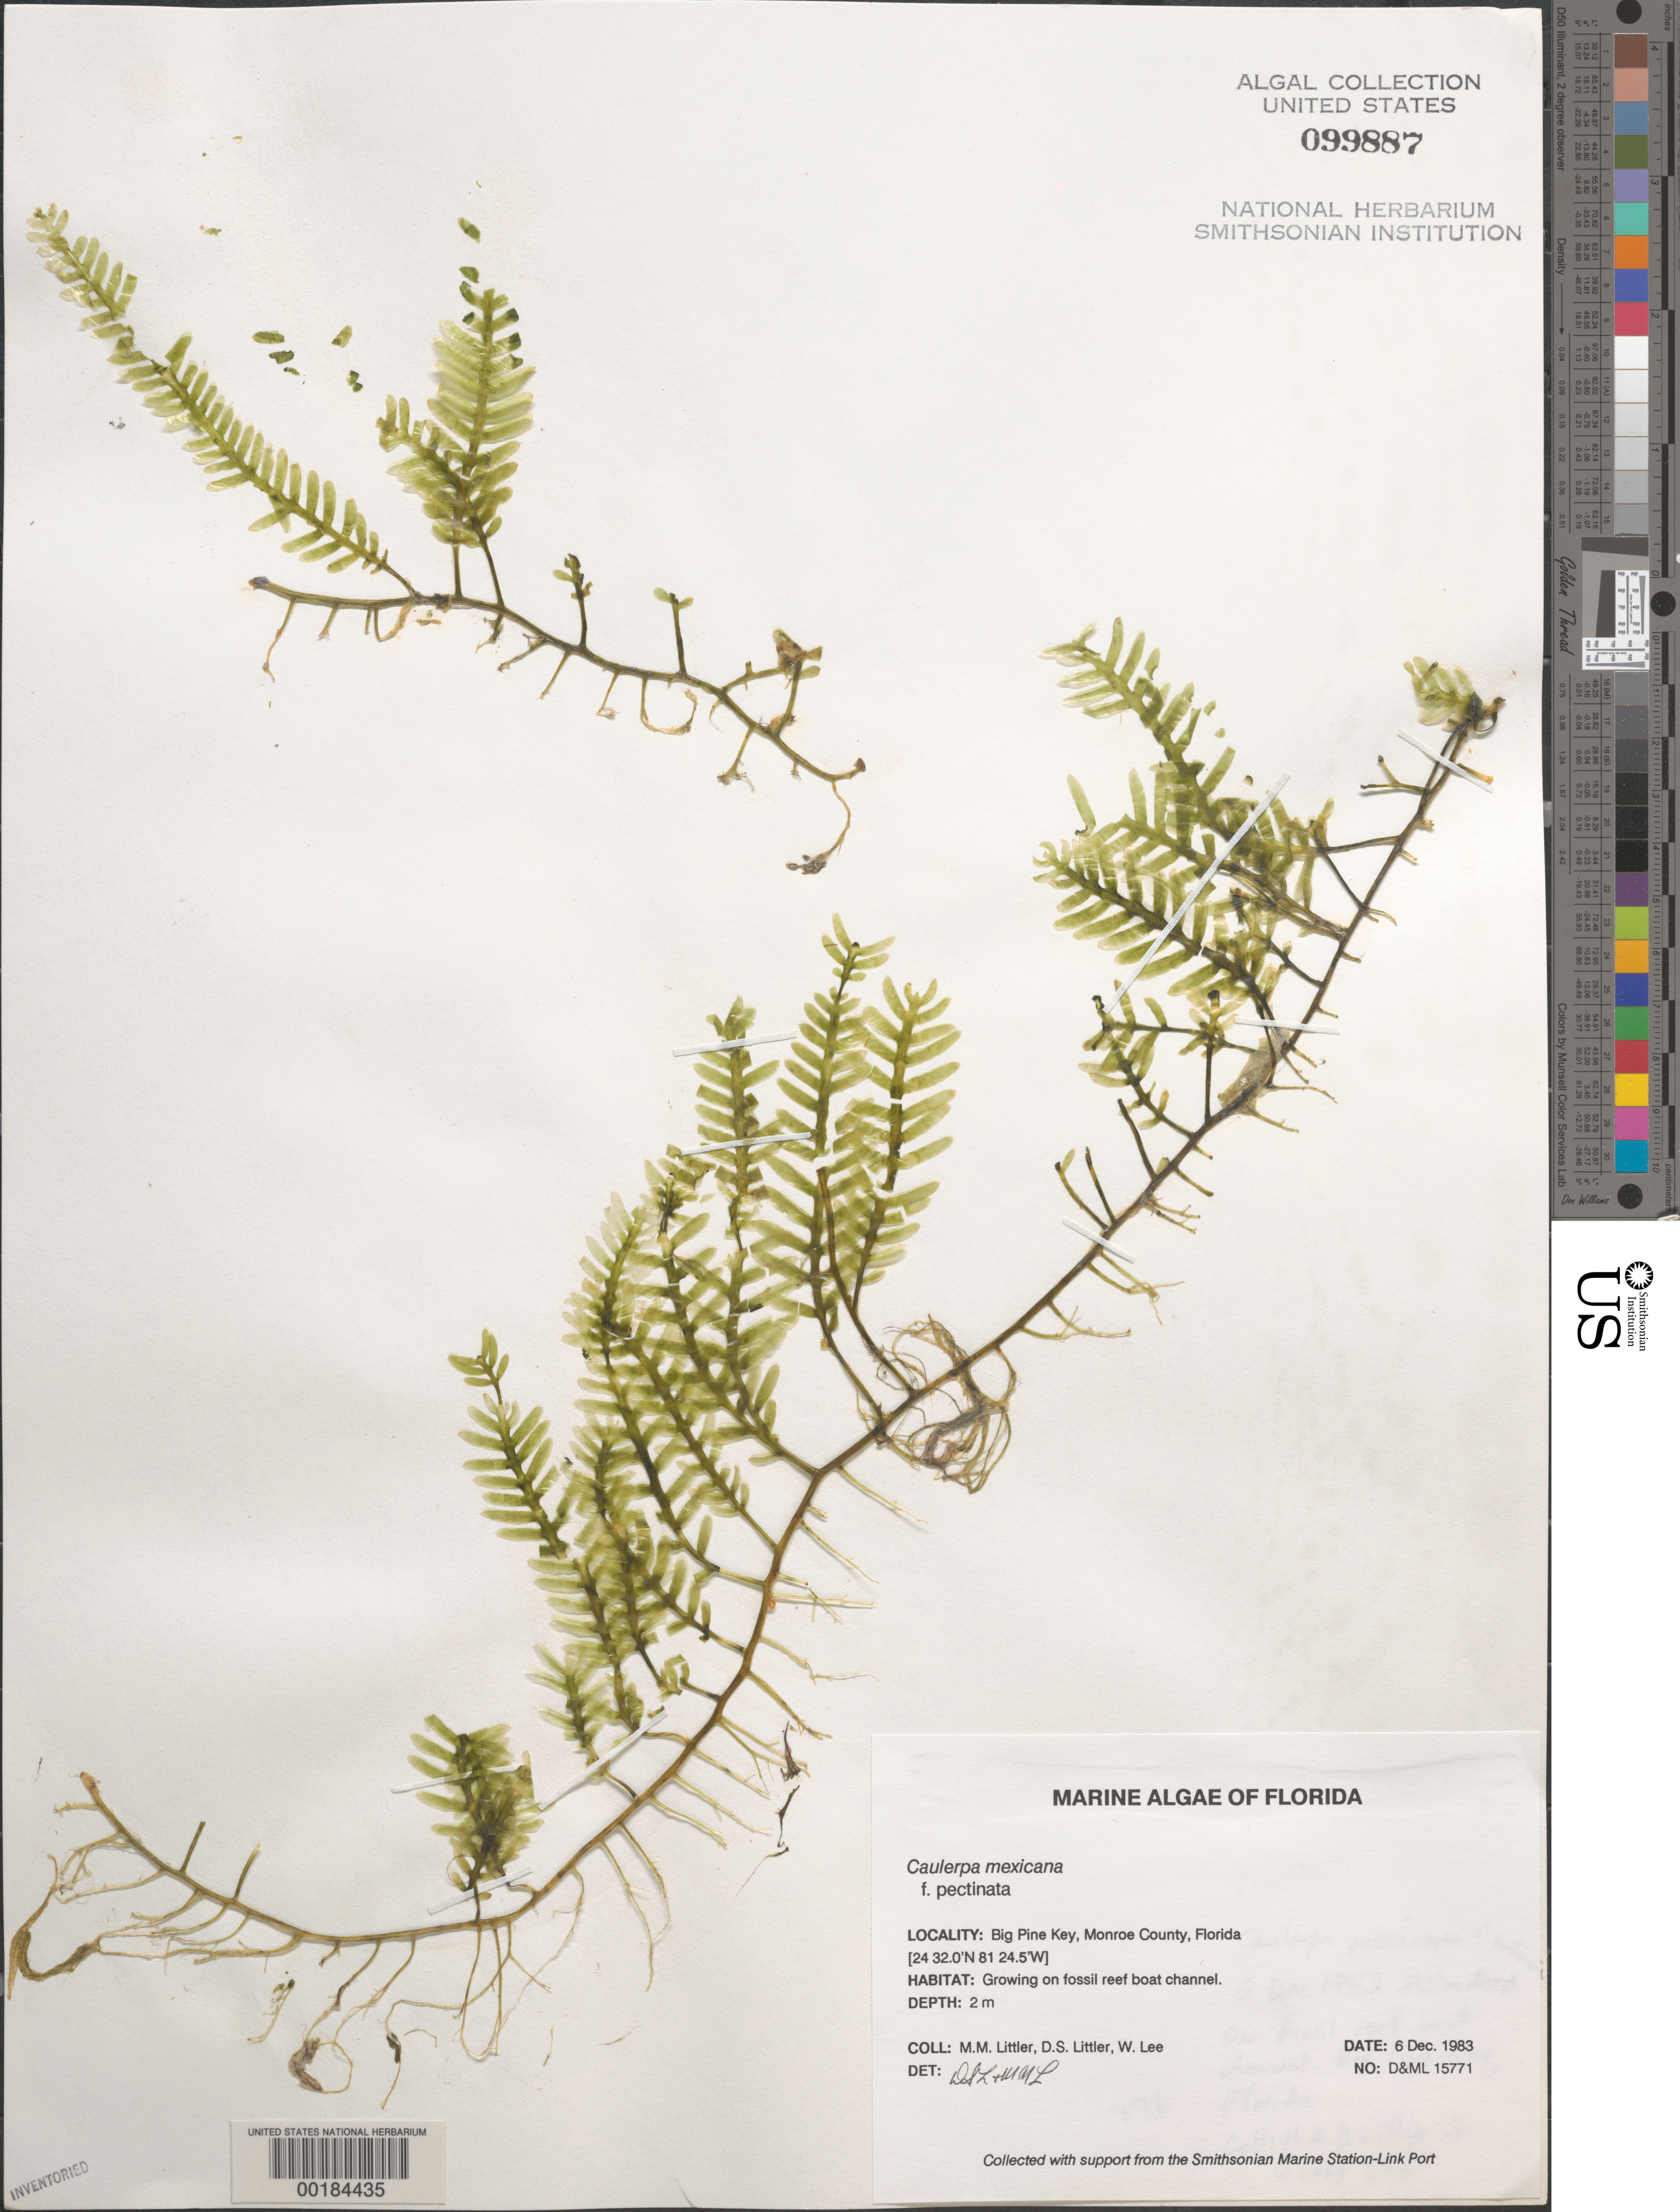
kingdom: Plantae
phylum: Chlorophyta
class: Ulvophyceae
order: Bryopsidales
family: Caulerpaceae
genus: Caulerpa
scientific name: Caulerpa mexicana f. pectinata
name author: (Kütz.) W.R. Taylor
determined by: Littler, D. S.; Littler, M. M.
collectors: M. M. Littler, D. S. Littler & W. Lee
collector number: D&ML 15771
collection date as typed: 06 Dec 1983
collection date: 1983-12-06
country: United States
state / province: Florida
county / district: Monroe County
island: Big Pine Key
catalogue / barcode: US 99887